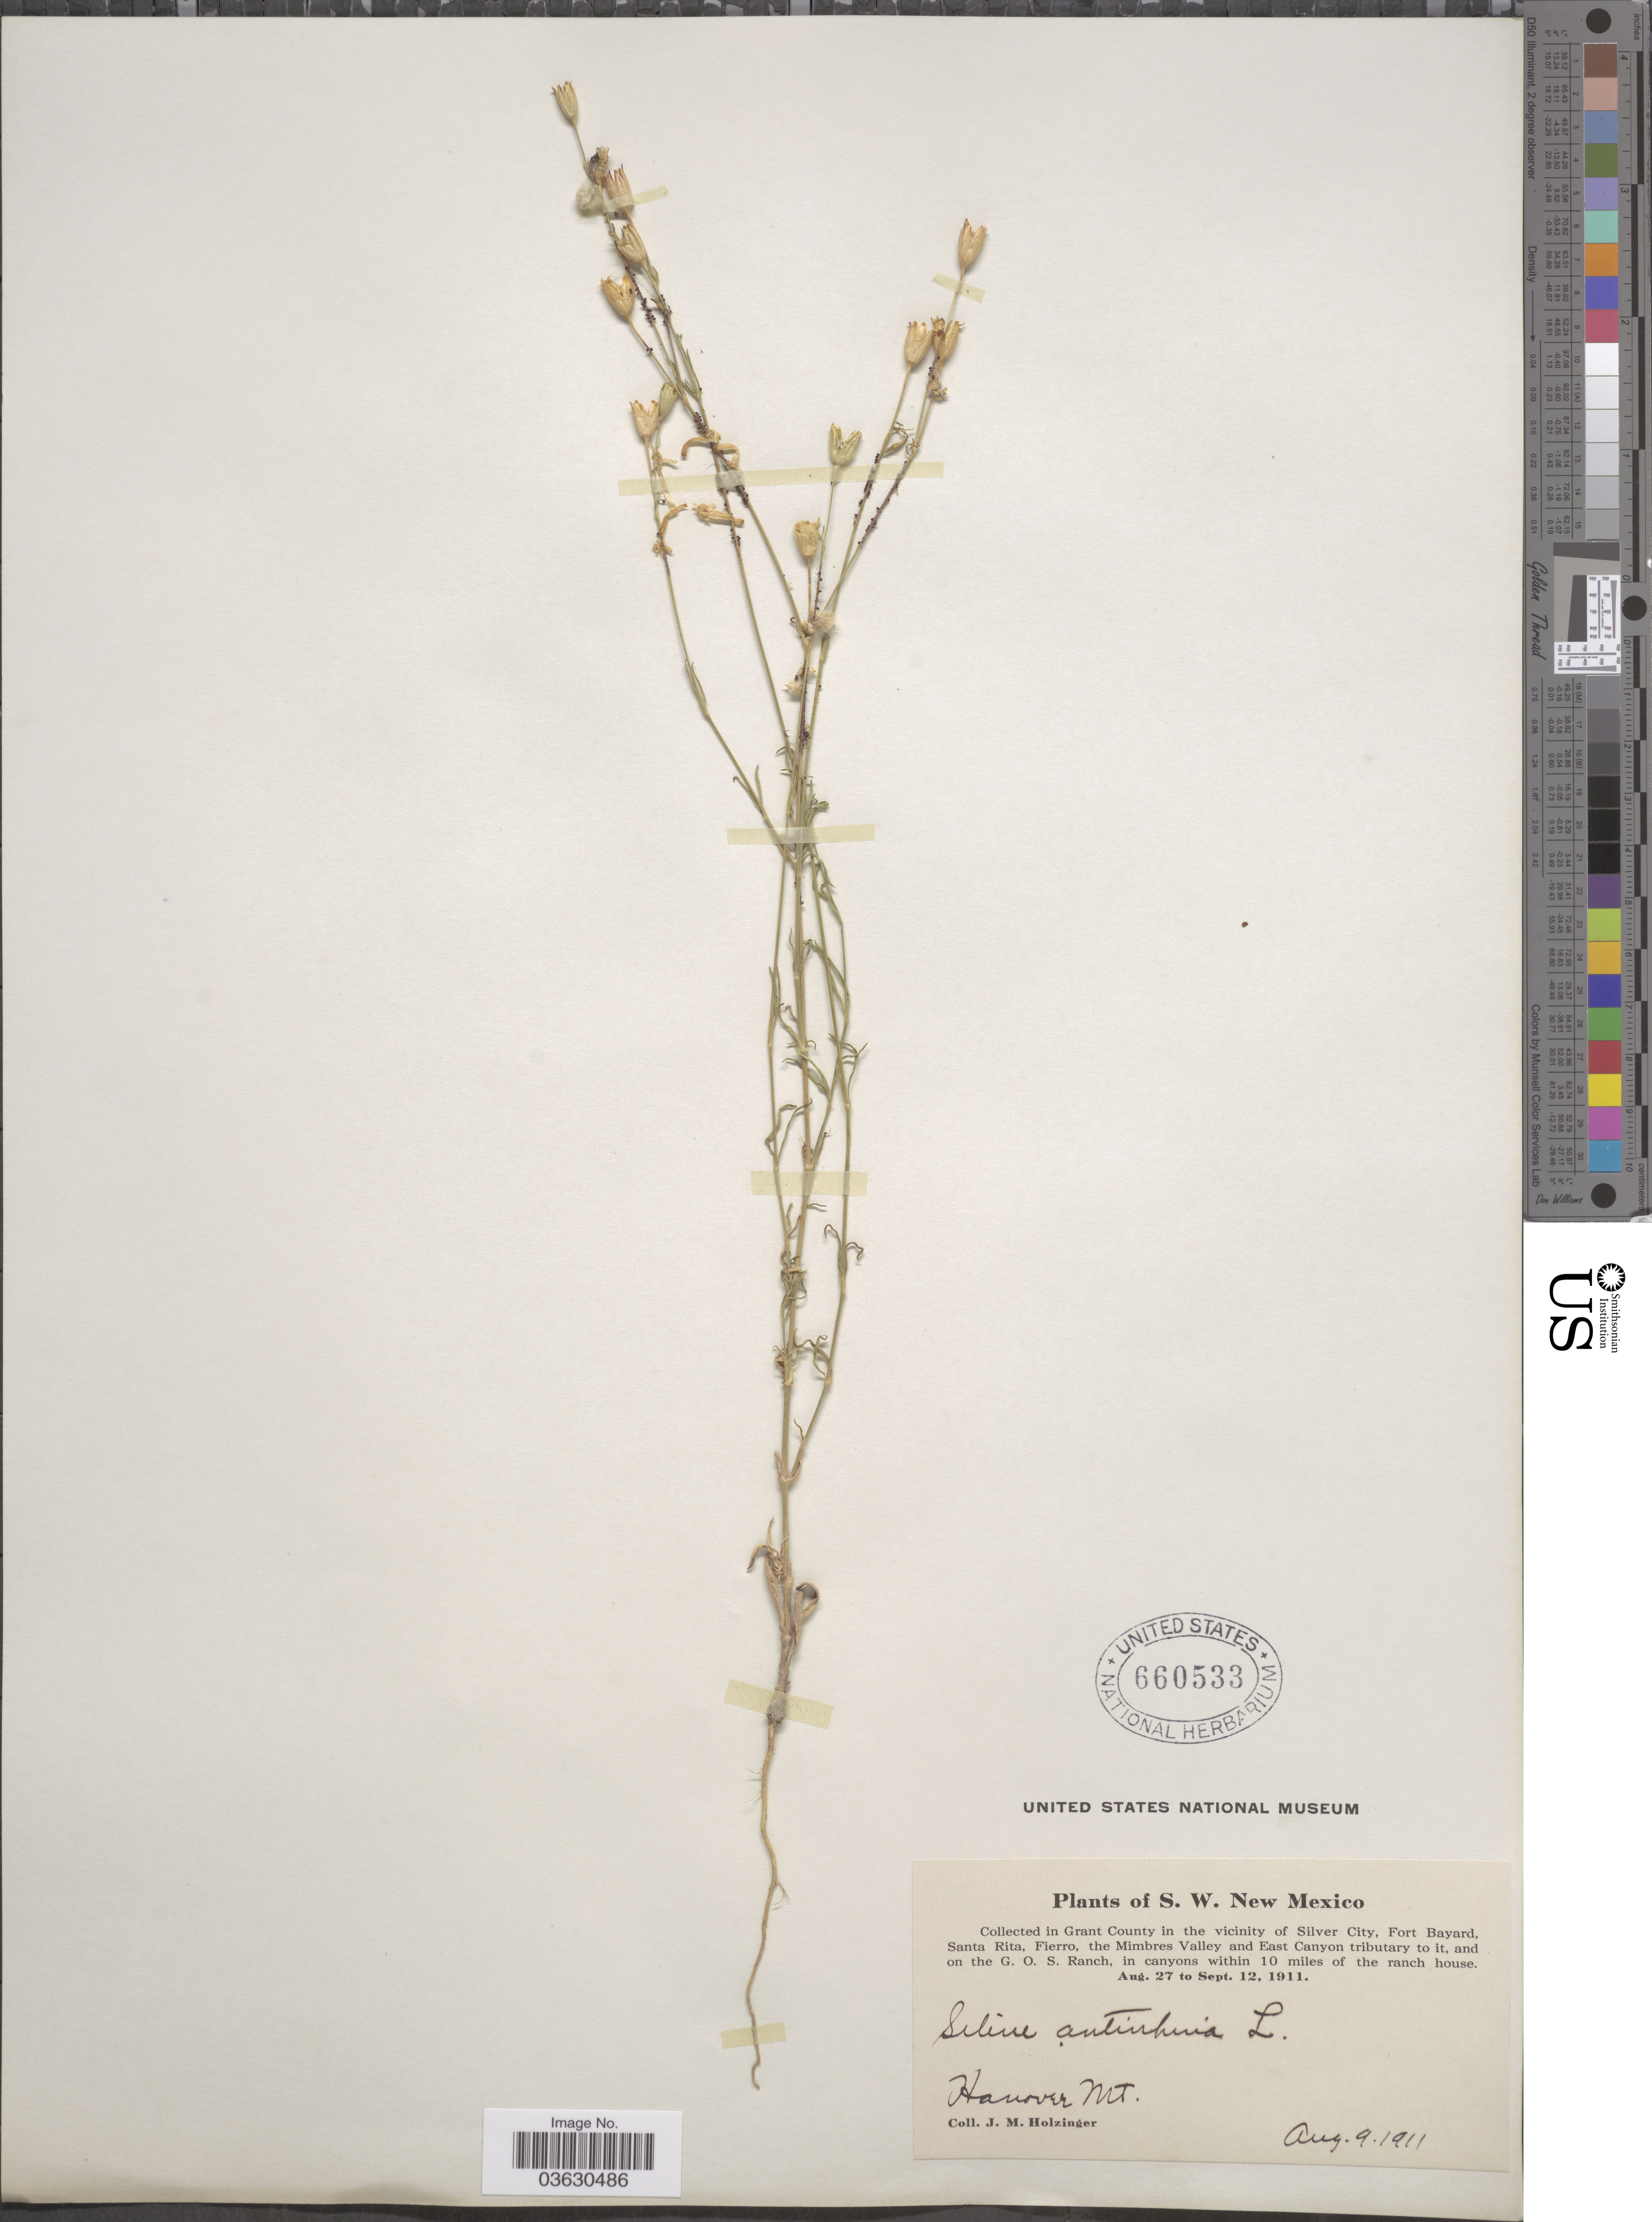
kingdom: Plantae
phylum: Tracheophyta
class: Magnoliopsida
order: Caryophyllales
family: Caryophyllaceae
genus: Silene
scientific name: Silene antirrhina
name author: L.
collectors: J. M. Holzinger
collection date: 1911-08-09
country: United States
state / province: New Mexico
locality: S.W. New Mexico. In Grant County in the vicinity of Silver City, Fort Bayard, Santa Rita, Fierro, the Mimbres Valley and East Canyon tributary to it, and on the G. O. S. Ranch, in canyons within 10 miles of the ranch house. Hanover Mt.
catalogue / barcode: US 660533